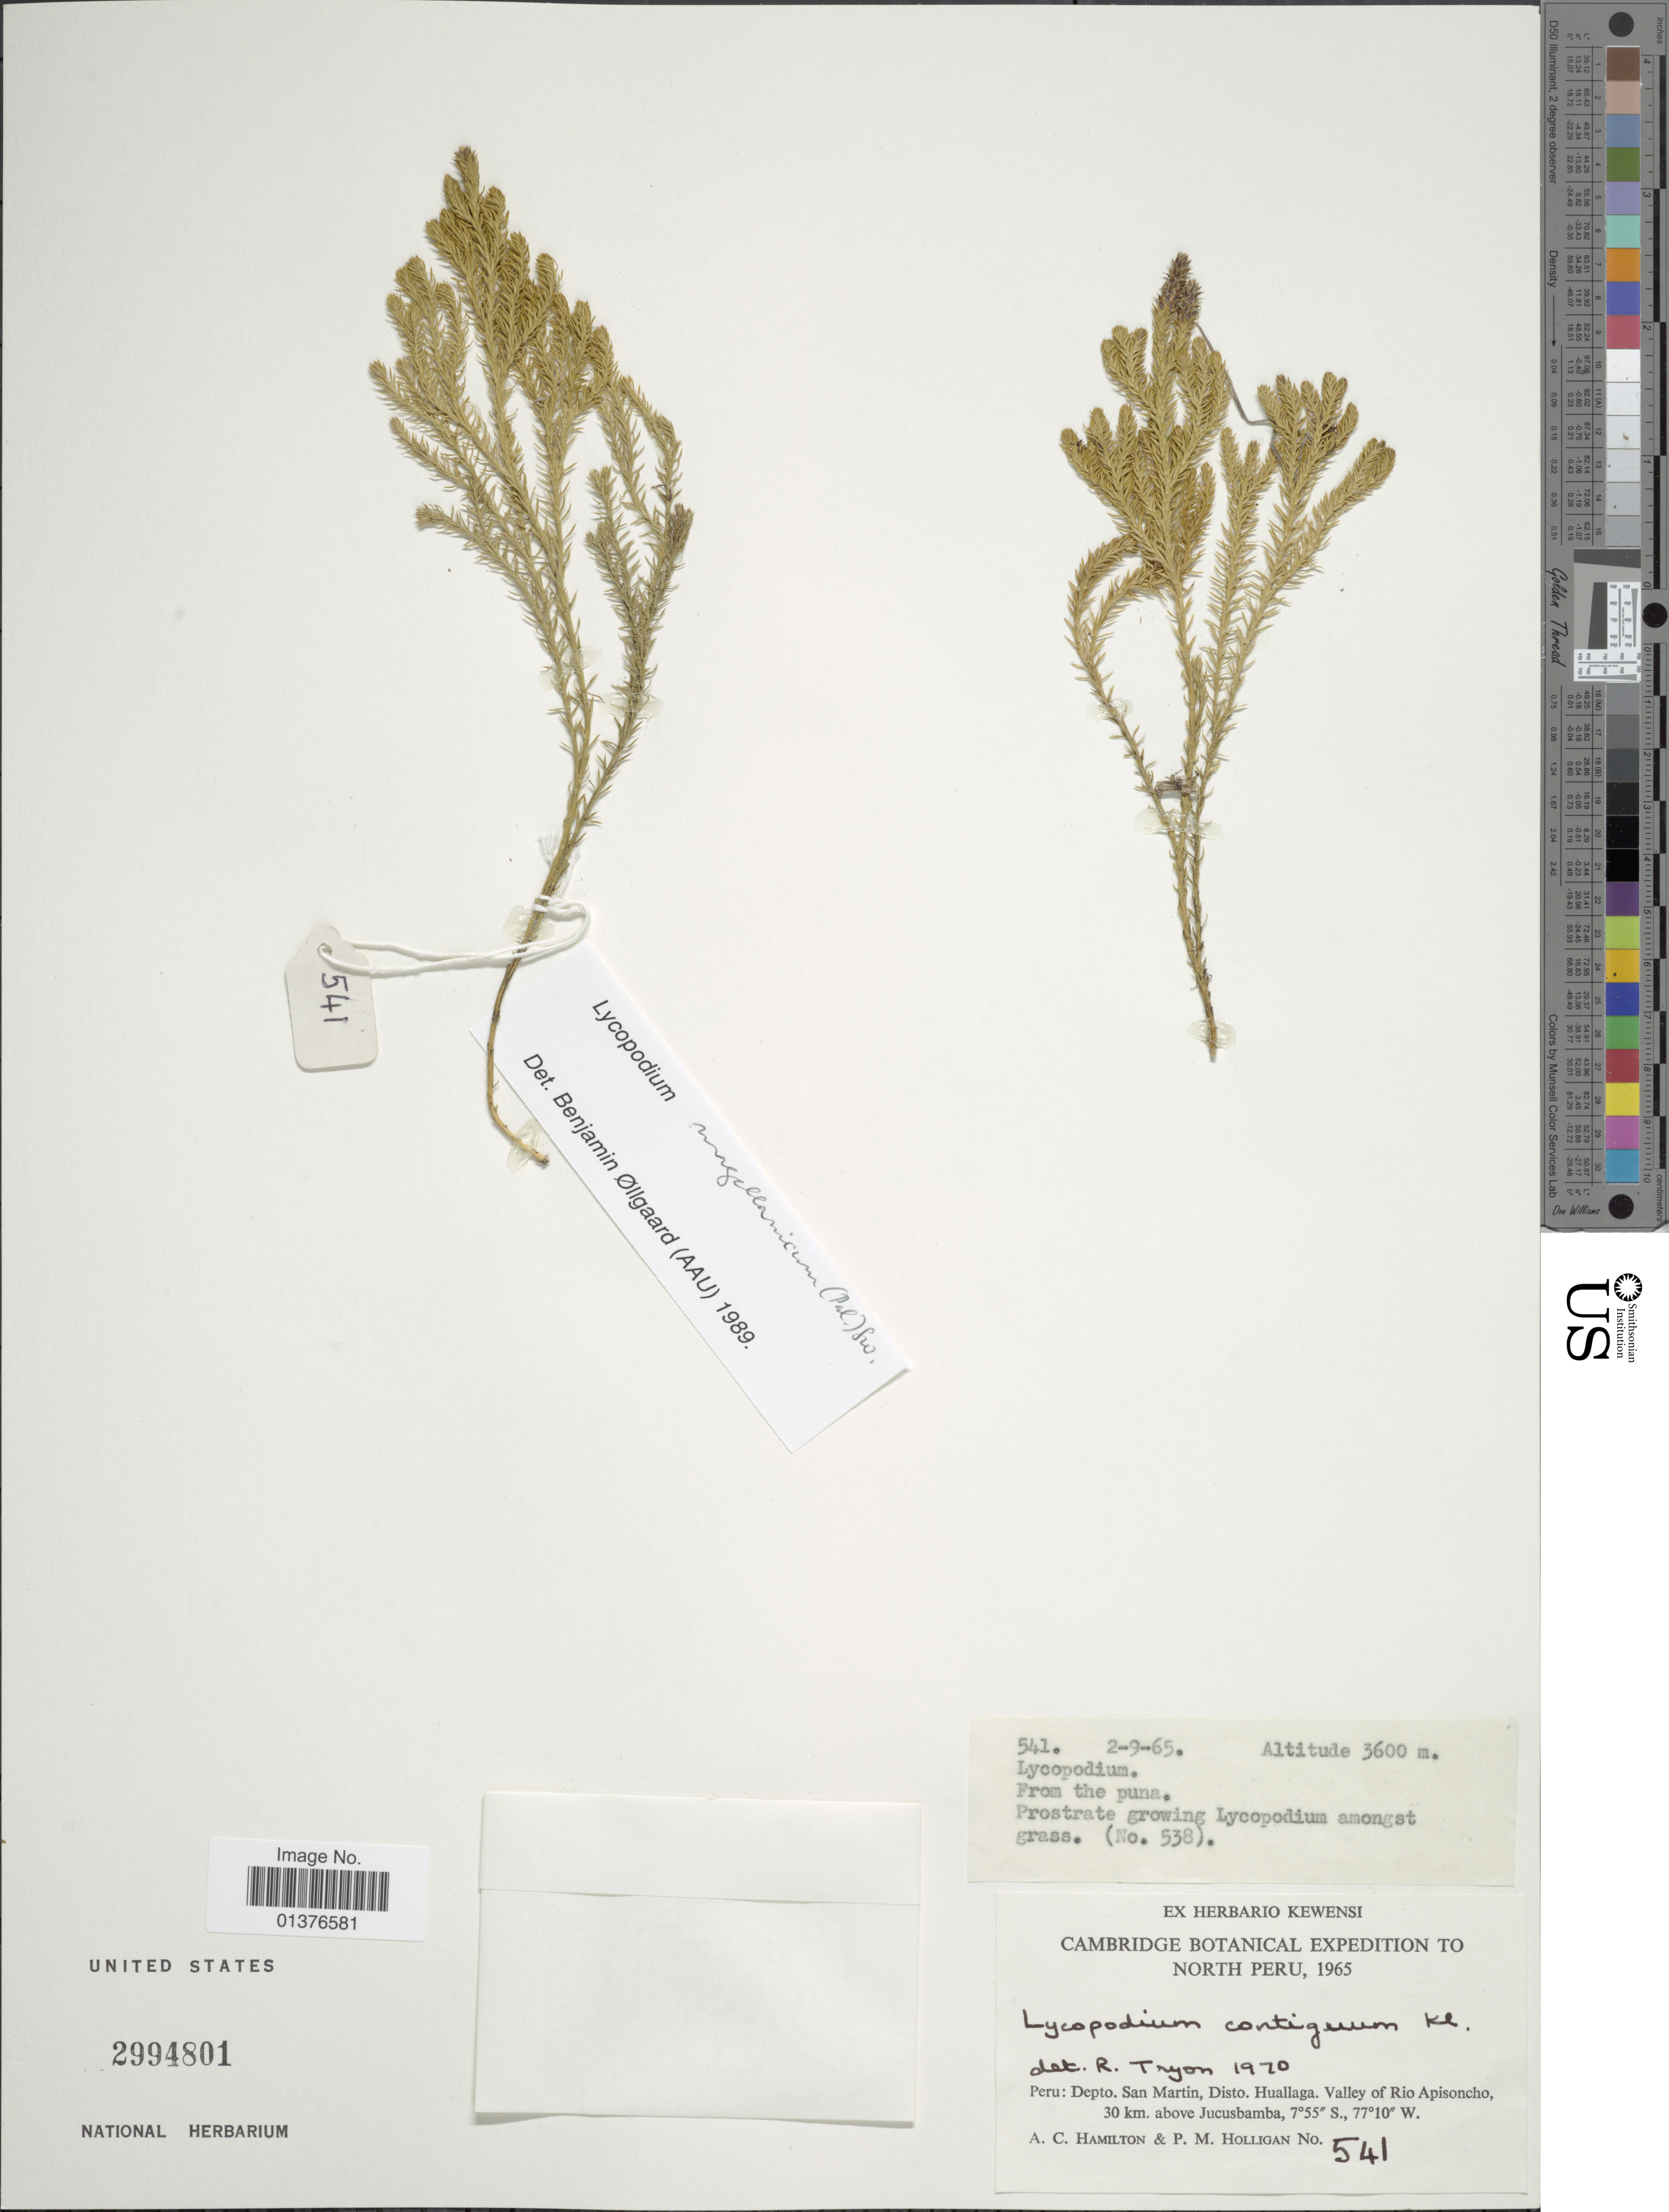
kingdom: Plantae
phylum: Tracheophyta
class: Lycopodiopsida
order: Lycopodiales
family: Lycopodiaceae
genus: Austrolycopodium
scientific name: Austrolycopodium magellanicum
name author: (P. Beauv.) Holub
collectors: A. Hamilton & P. Holligan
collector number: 541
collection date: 1965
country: Peru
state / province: San Martín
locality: Disto Huallaga, valley of Rio Apisoncho, 30km above Jucusbamba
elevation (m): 3600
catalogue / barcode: US 2994801